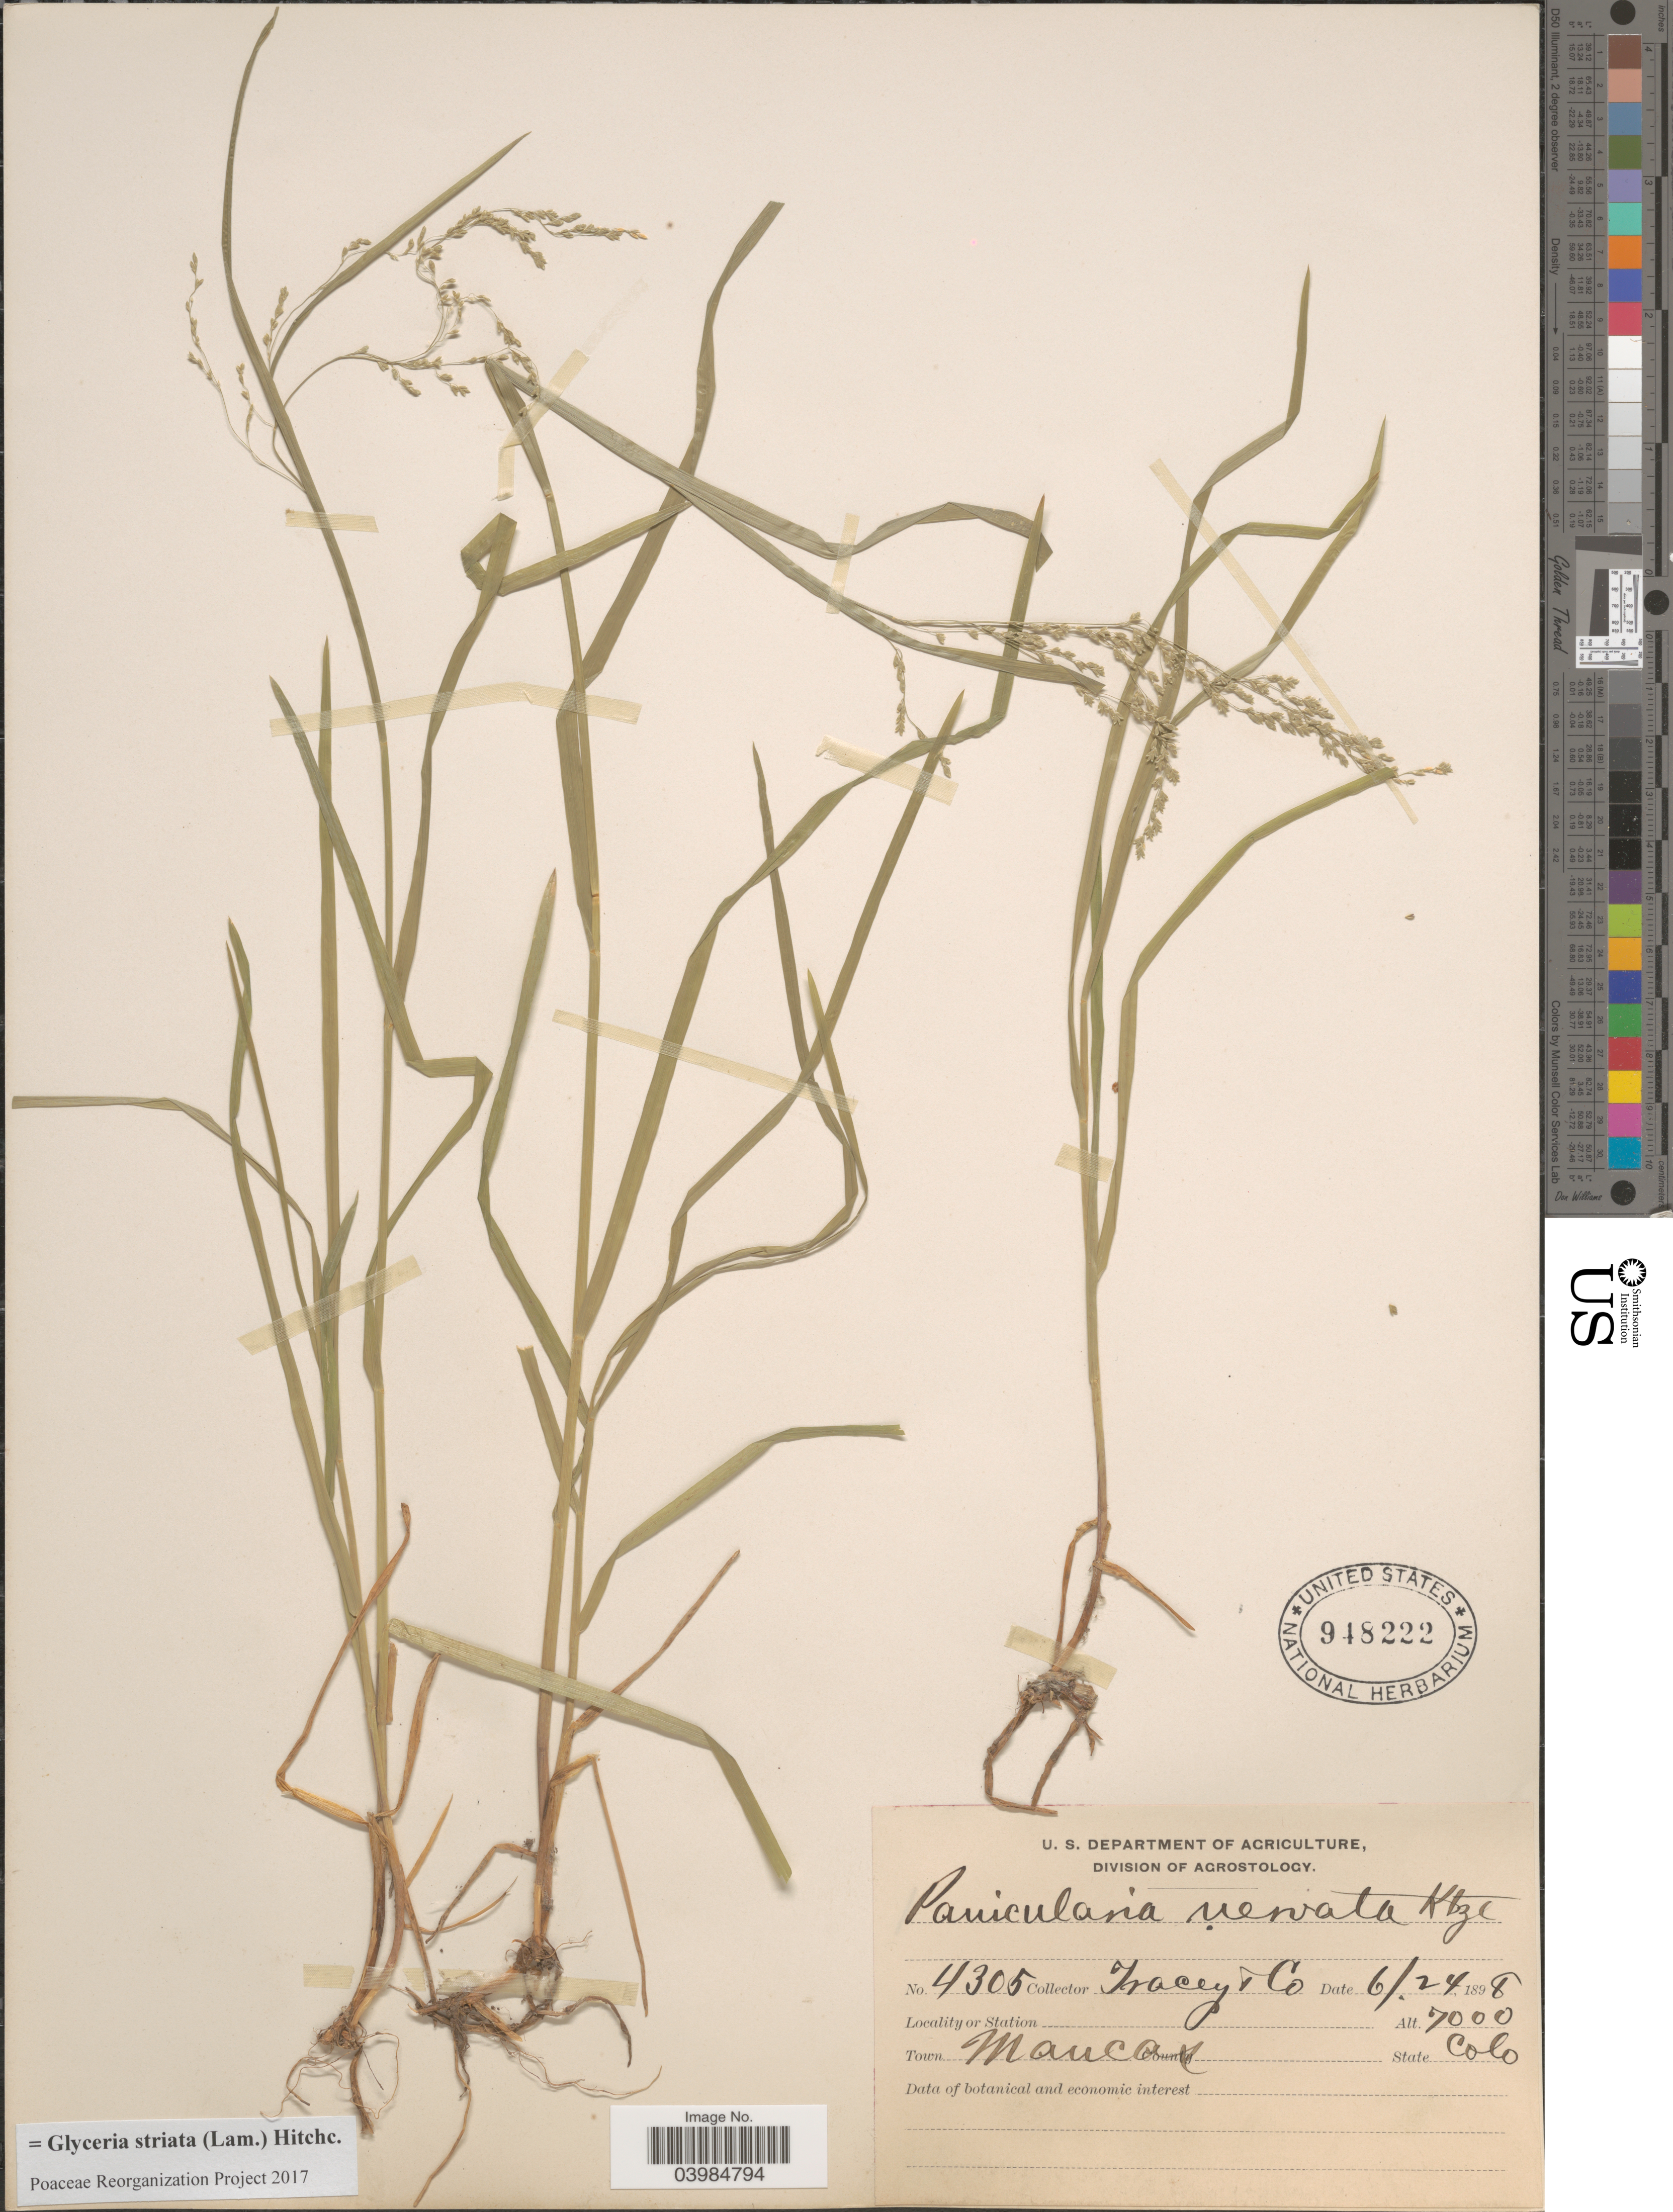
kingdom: Plantae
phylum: Tracheophyta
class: Liliopsida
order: Poales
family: Poaceae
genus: Glyceria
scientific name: Glyceria striata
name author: (Lam.) Hitchc.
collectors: Tracey & Co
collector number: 4305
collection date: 1898-06-24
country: United States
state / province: Colorado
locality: Town. Mancos.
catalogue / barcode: US 948222